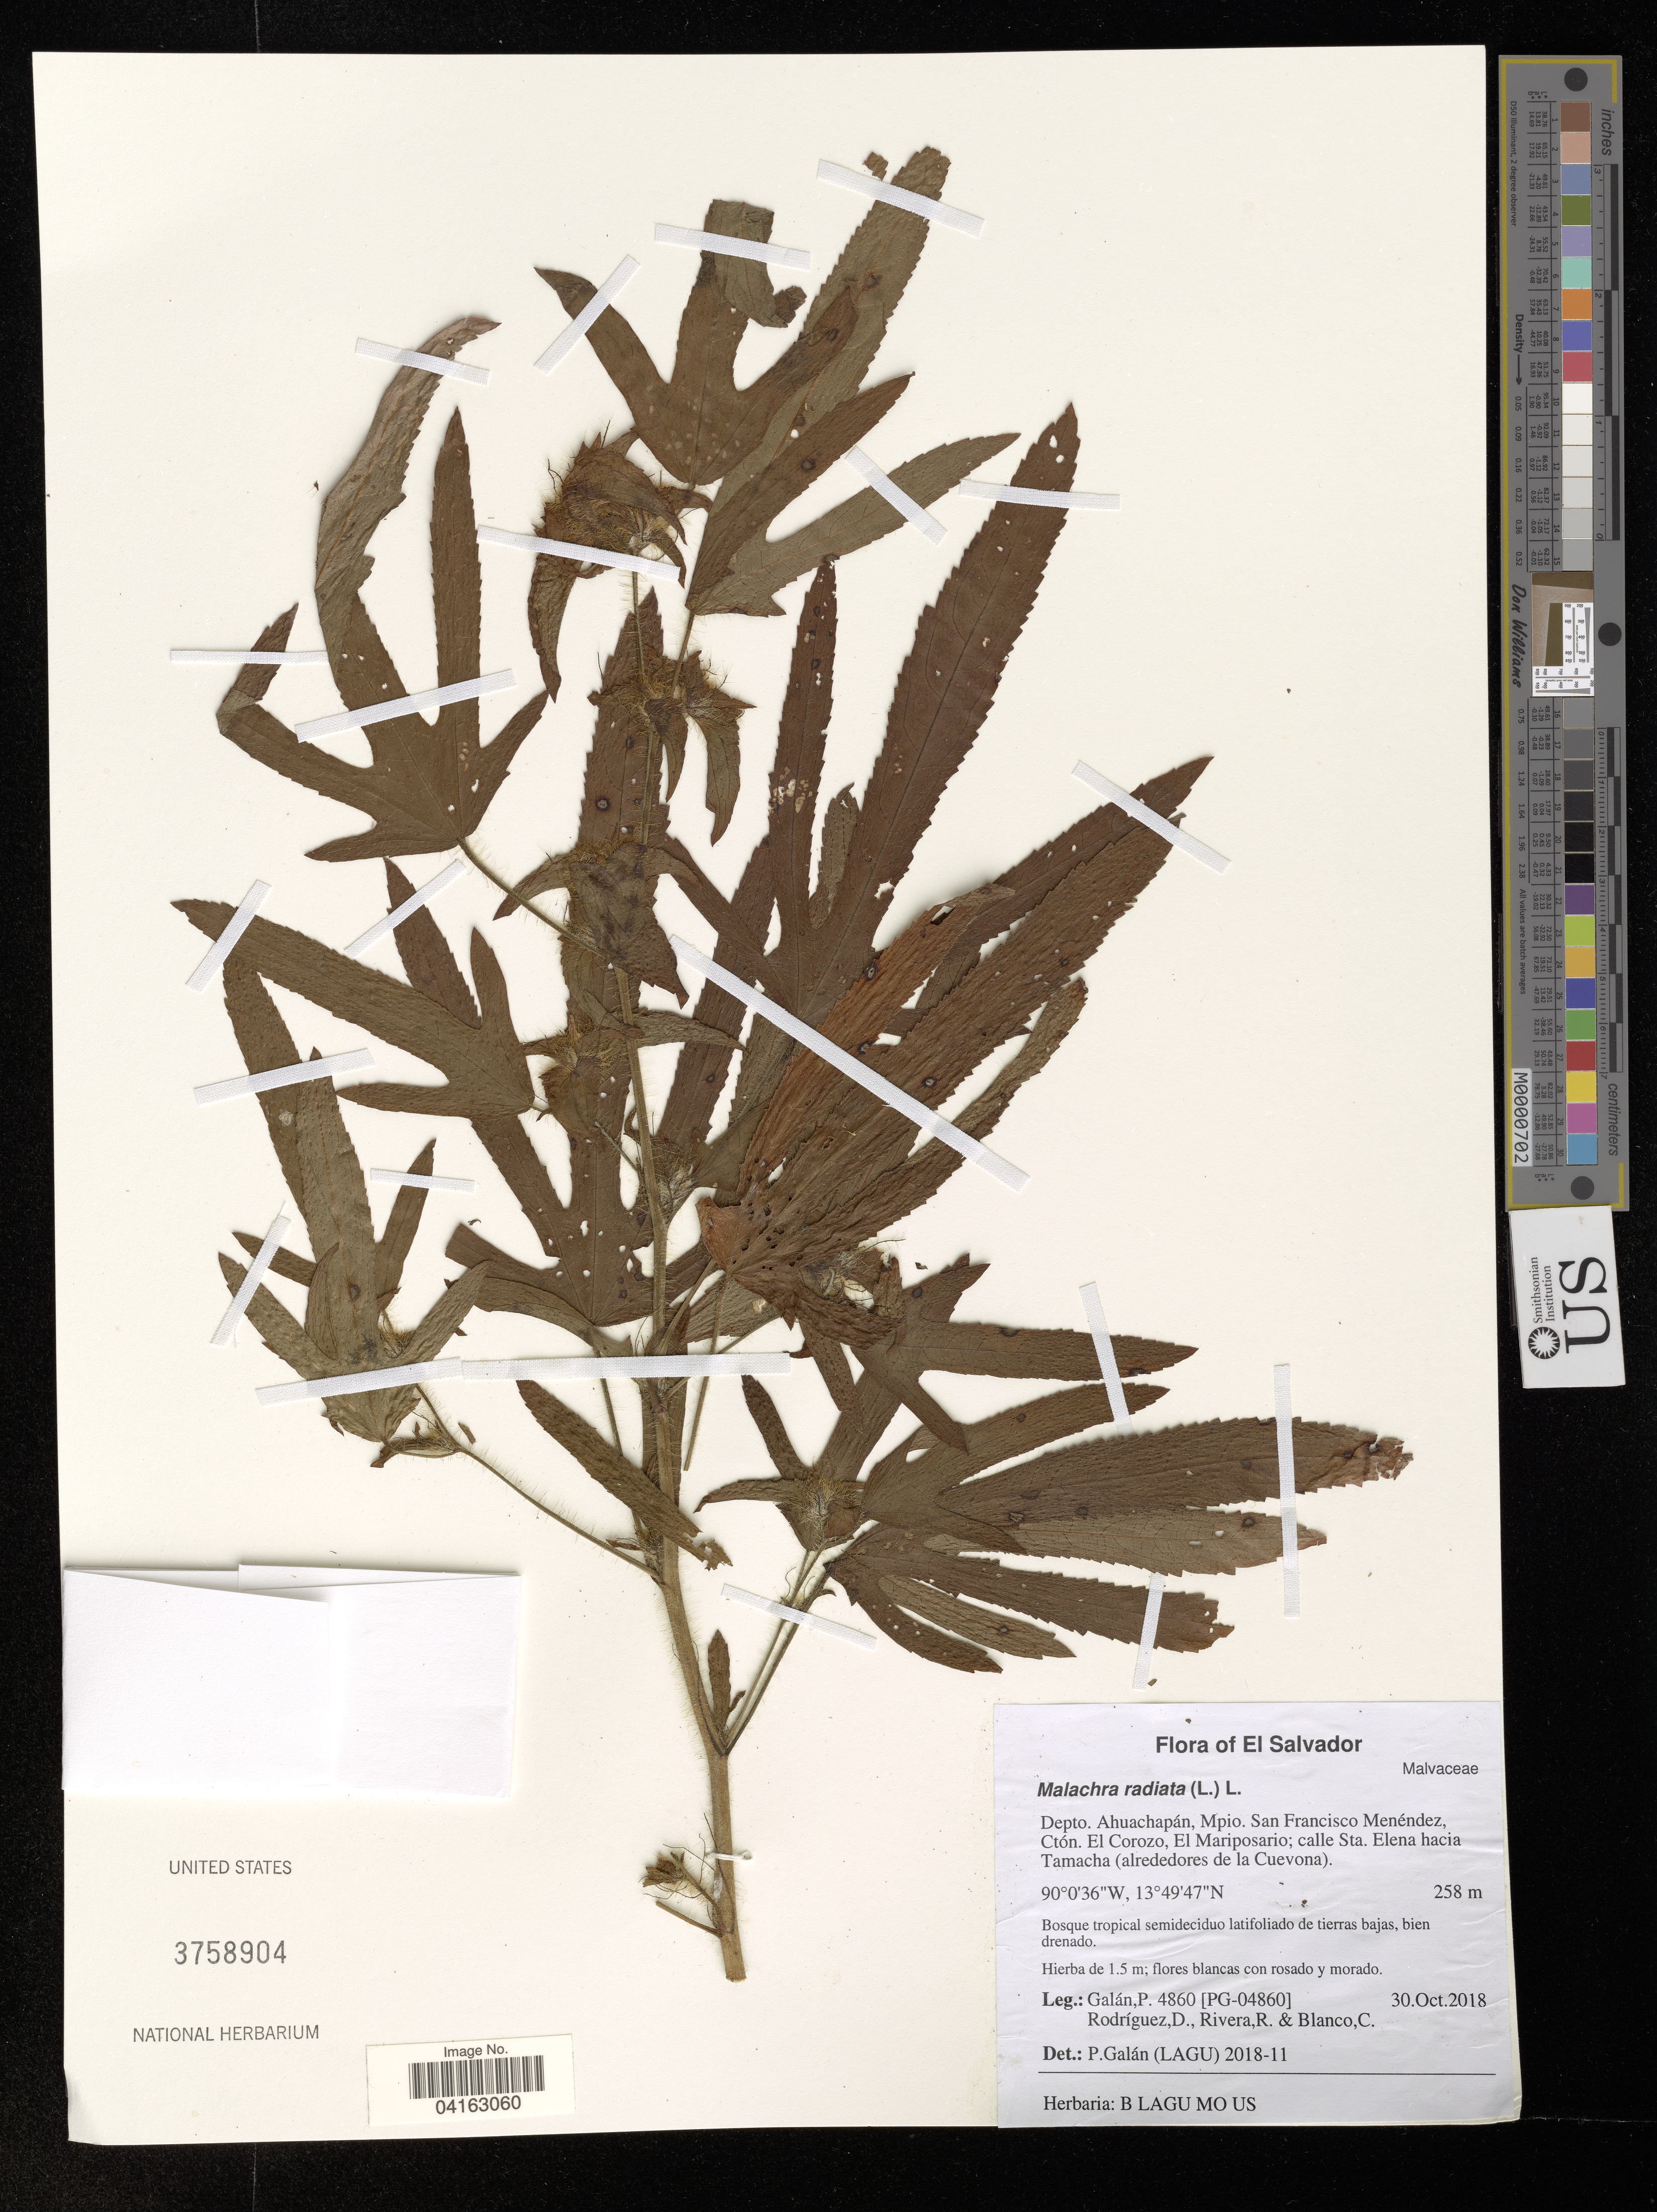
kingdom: Plantae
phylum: Tracheophyta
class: Magnoliopsida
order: Malvales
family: Malvaceae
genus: Malachra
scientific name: Malachra radiata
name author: (L.) L.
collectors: P. Galan, D. Rodriguez, R. Rivera & C. Blanco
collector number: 4860 / [PG-04860]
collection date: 2018-10-30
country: El Salvador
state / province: Ahuachapan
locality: Depto. Ahuachapán, Mpio. San Francisco Menéndez, Ctón. El Corozo, El Mariposario; calle Sta. Elena hacia Tamacha (alrededores de la Cuevona).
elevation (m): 258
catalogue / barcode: US 3758904